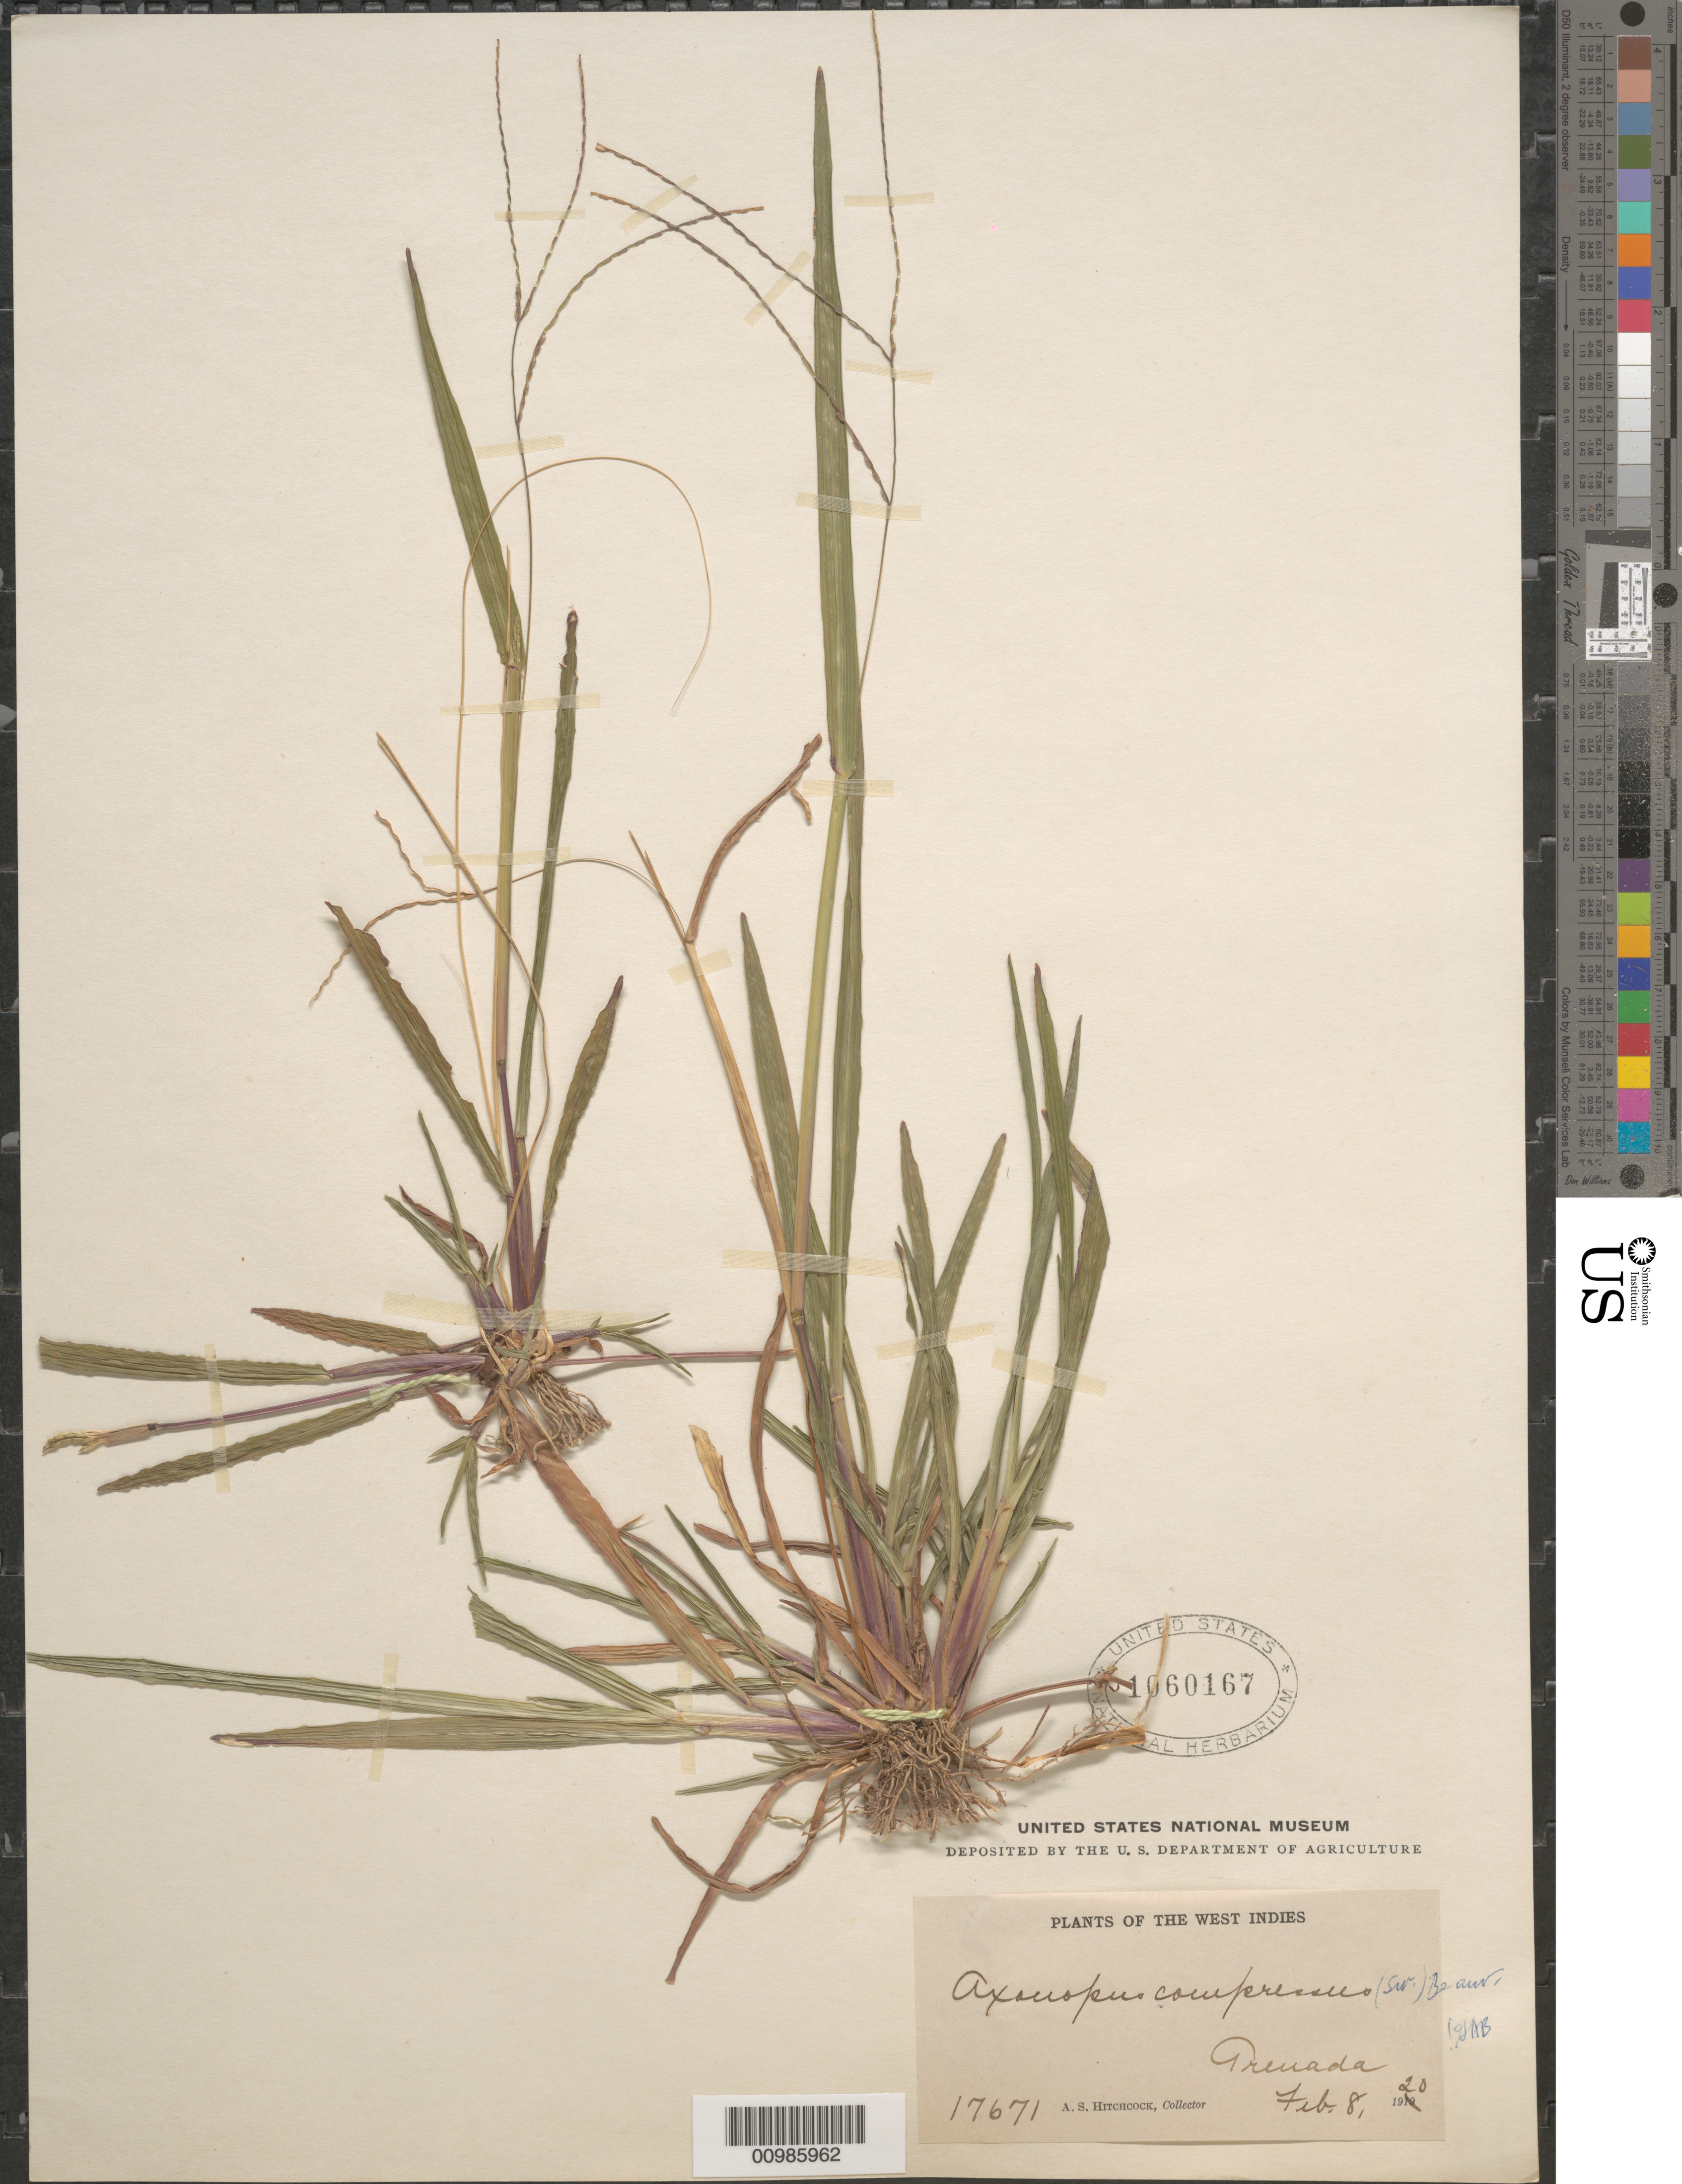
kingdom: Plantae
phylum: Tracheophyta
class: Liliopsida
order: Poales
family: Poaceae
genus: Axonopus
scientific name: Axonopus compressus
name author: (Sw.) P. Beauv.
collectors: A. S. Hitchcock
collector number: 17671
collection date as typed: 08 Feb 1920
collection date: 1920-02-08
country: Grenada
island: Grenada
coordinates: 0 N, 0 E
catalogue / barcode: US 1060167